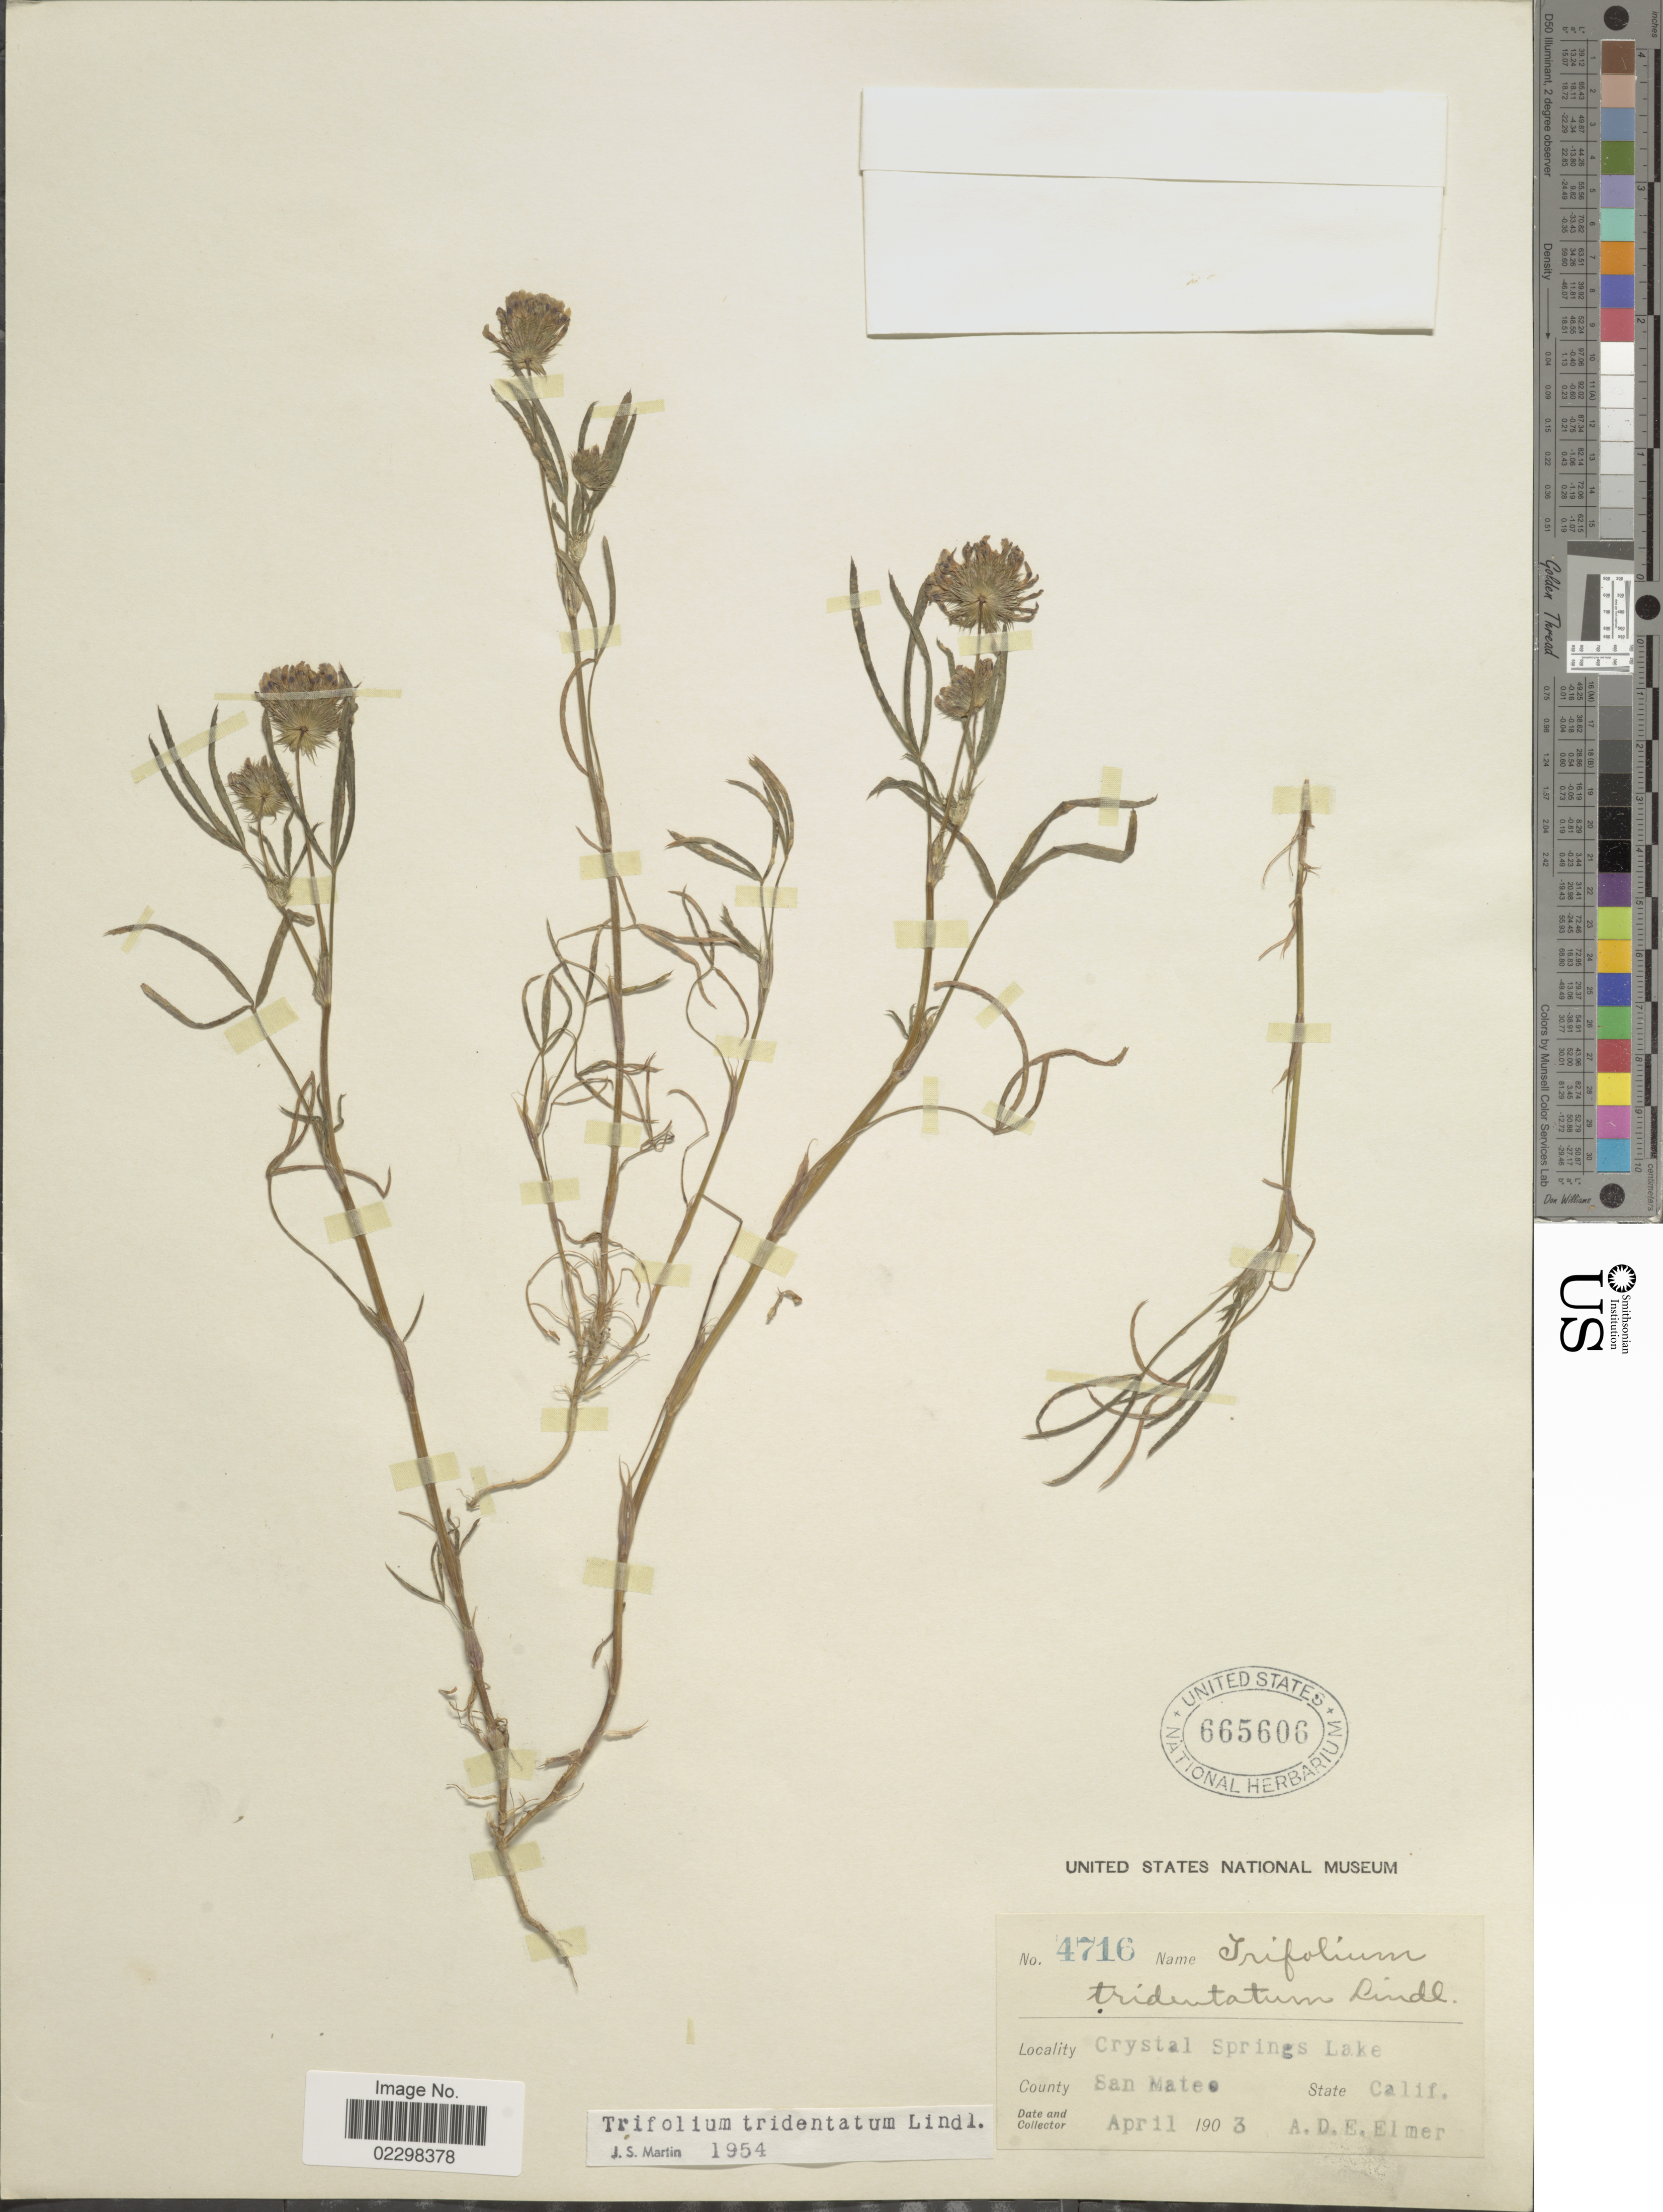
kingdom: Plantae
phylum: Tracheophyta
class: Magnoliopsida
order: Fabales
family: Fabaceae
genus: Trifolium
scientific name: Trifolium tridentatum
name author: Lindl.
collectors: A. D. E. Elmer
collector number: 4716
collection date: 1903-04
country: United States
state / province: California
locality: Crystal Springs Lake, San Mateo, State Calif.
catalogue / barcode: US 665606